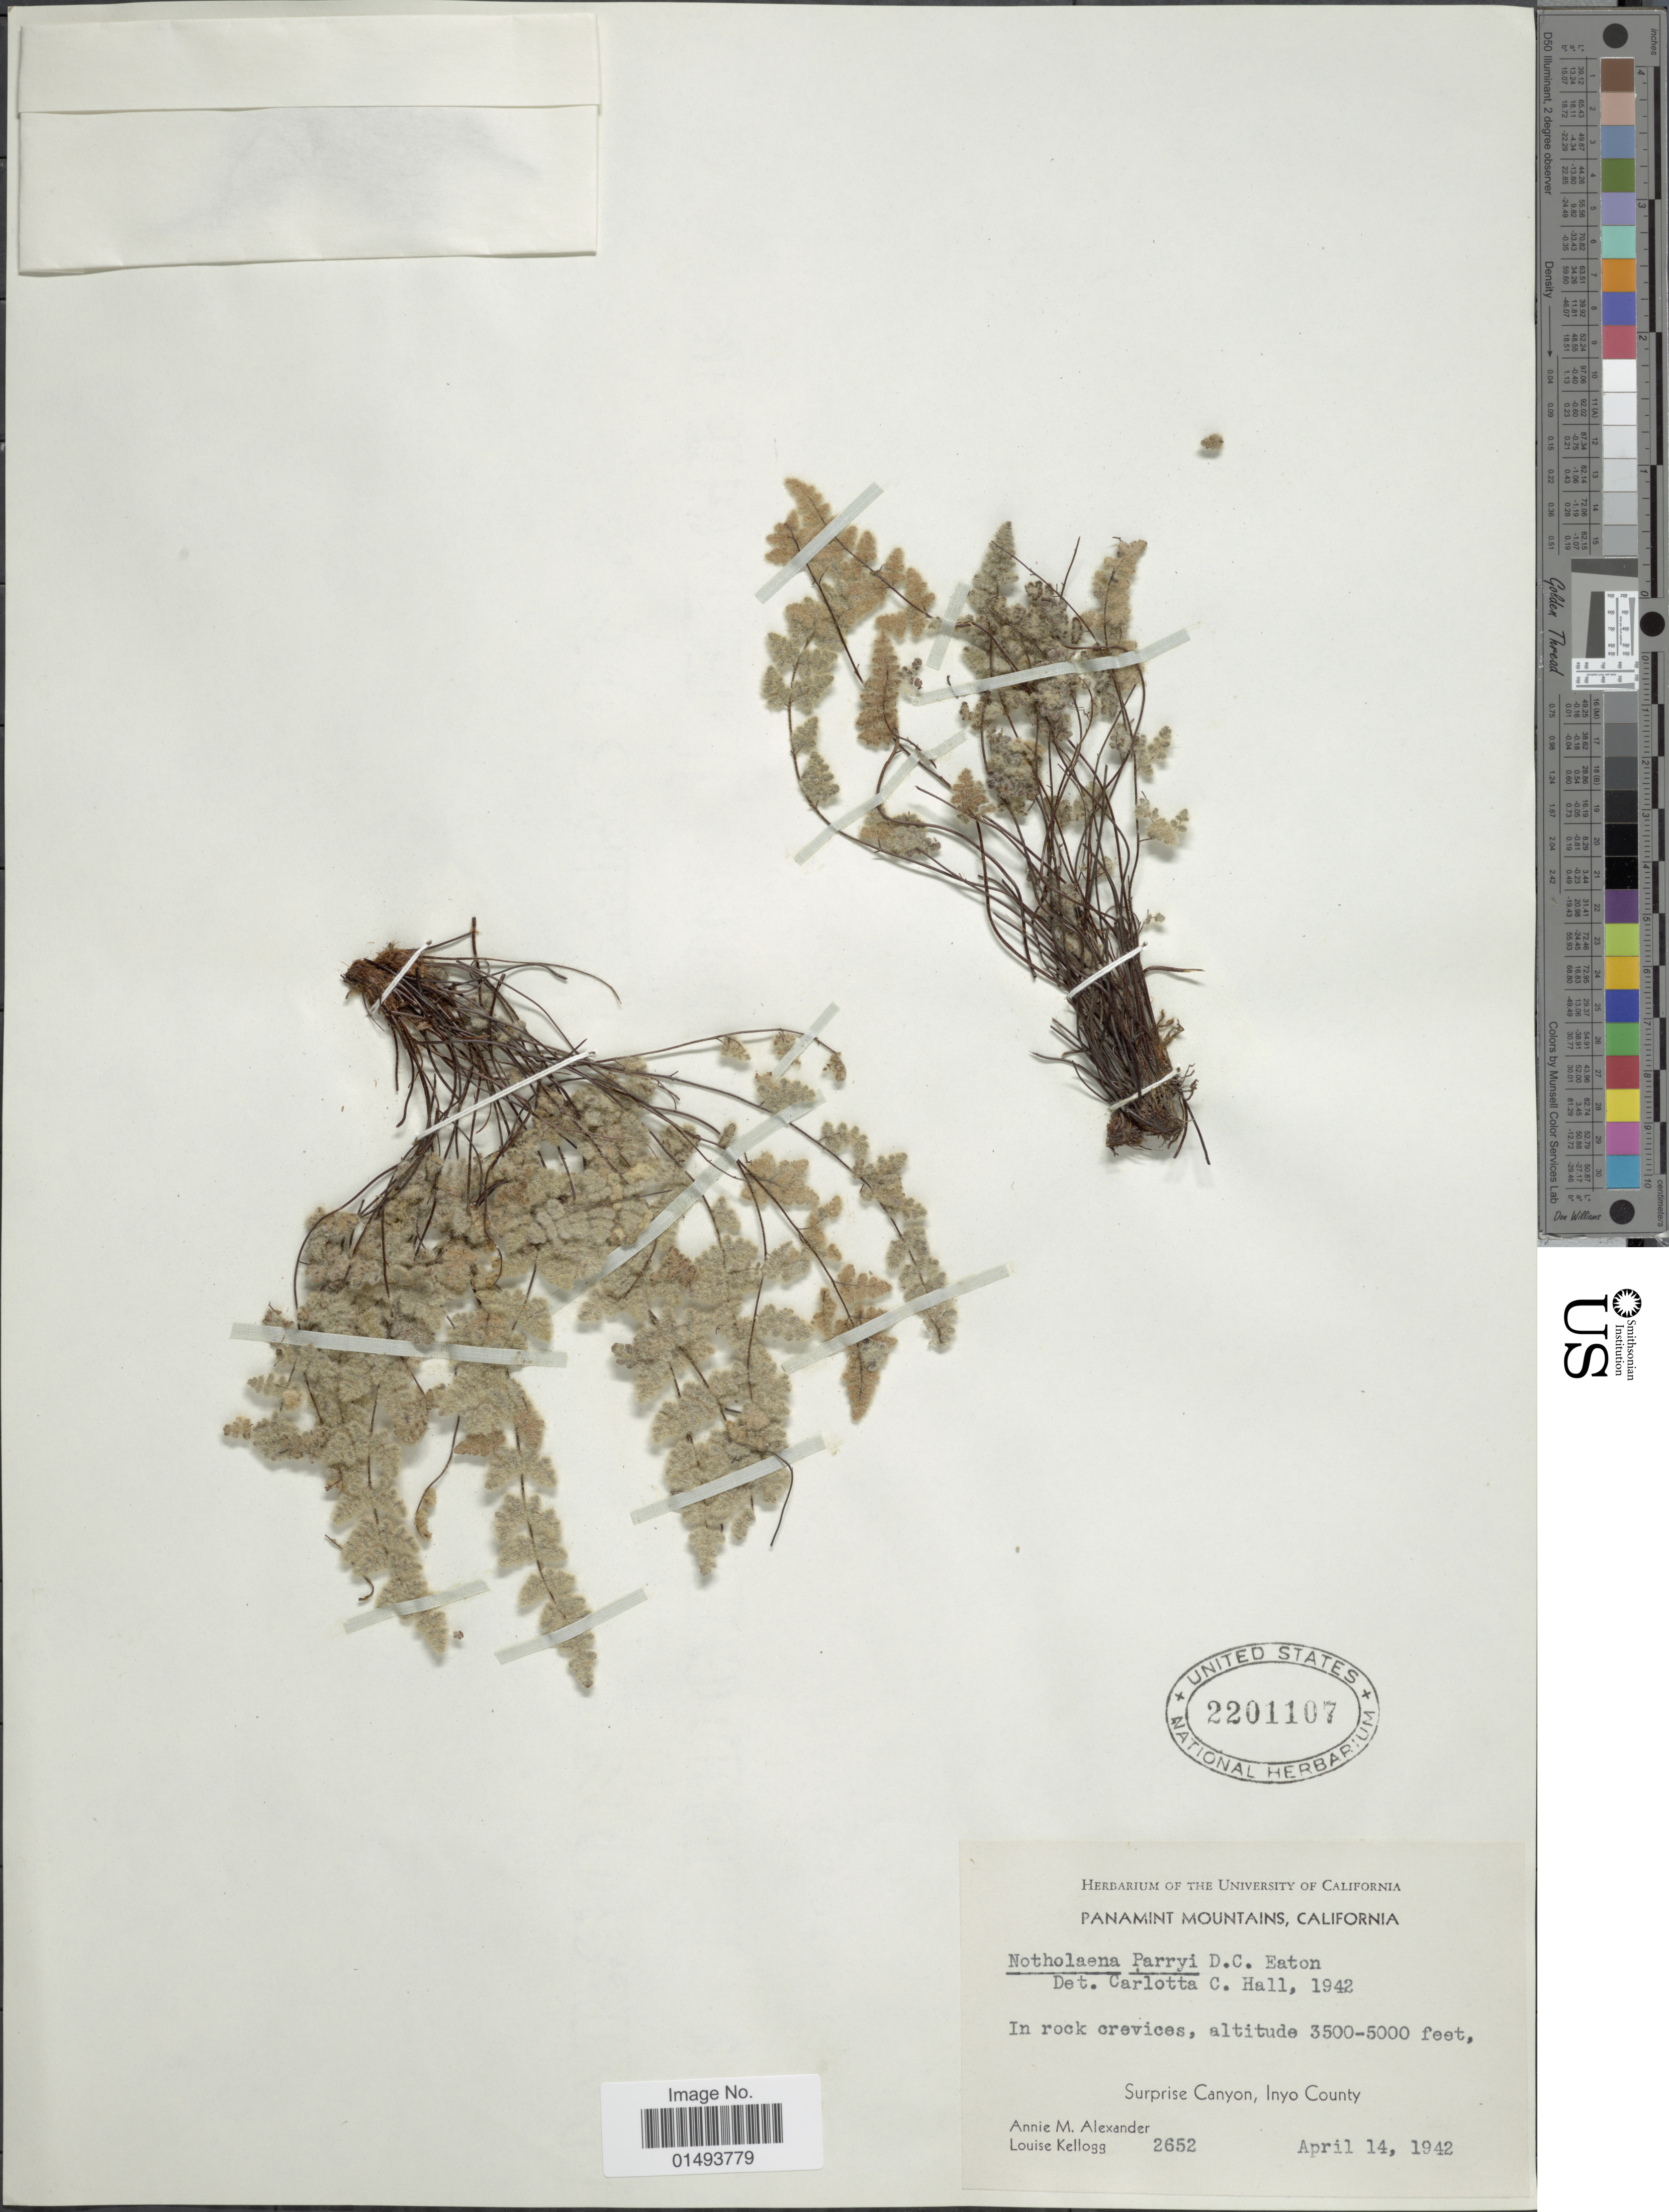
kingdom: Plantae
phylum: Tracheophyta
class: Polypodiopsida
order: Polypodiales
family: Pteridaceae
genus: Myriopteris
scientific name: Myriopteris parryi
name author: (D.C. Eaton) Grusz & Windham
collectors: A. M. Alexander & L. Kellogg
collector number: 2652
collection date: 1942-04-14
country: United States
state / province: California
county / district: Inyo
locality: Panamint Mountains, in rock crevices, Surprise Canyon, Inyo County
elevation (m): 1067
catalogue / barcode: US 2201107